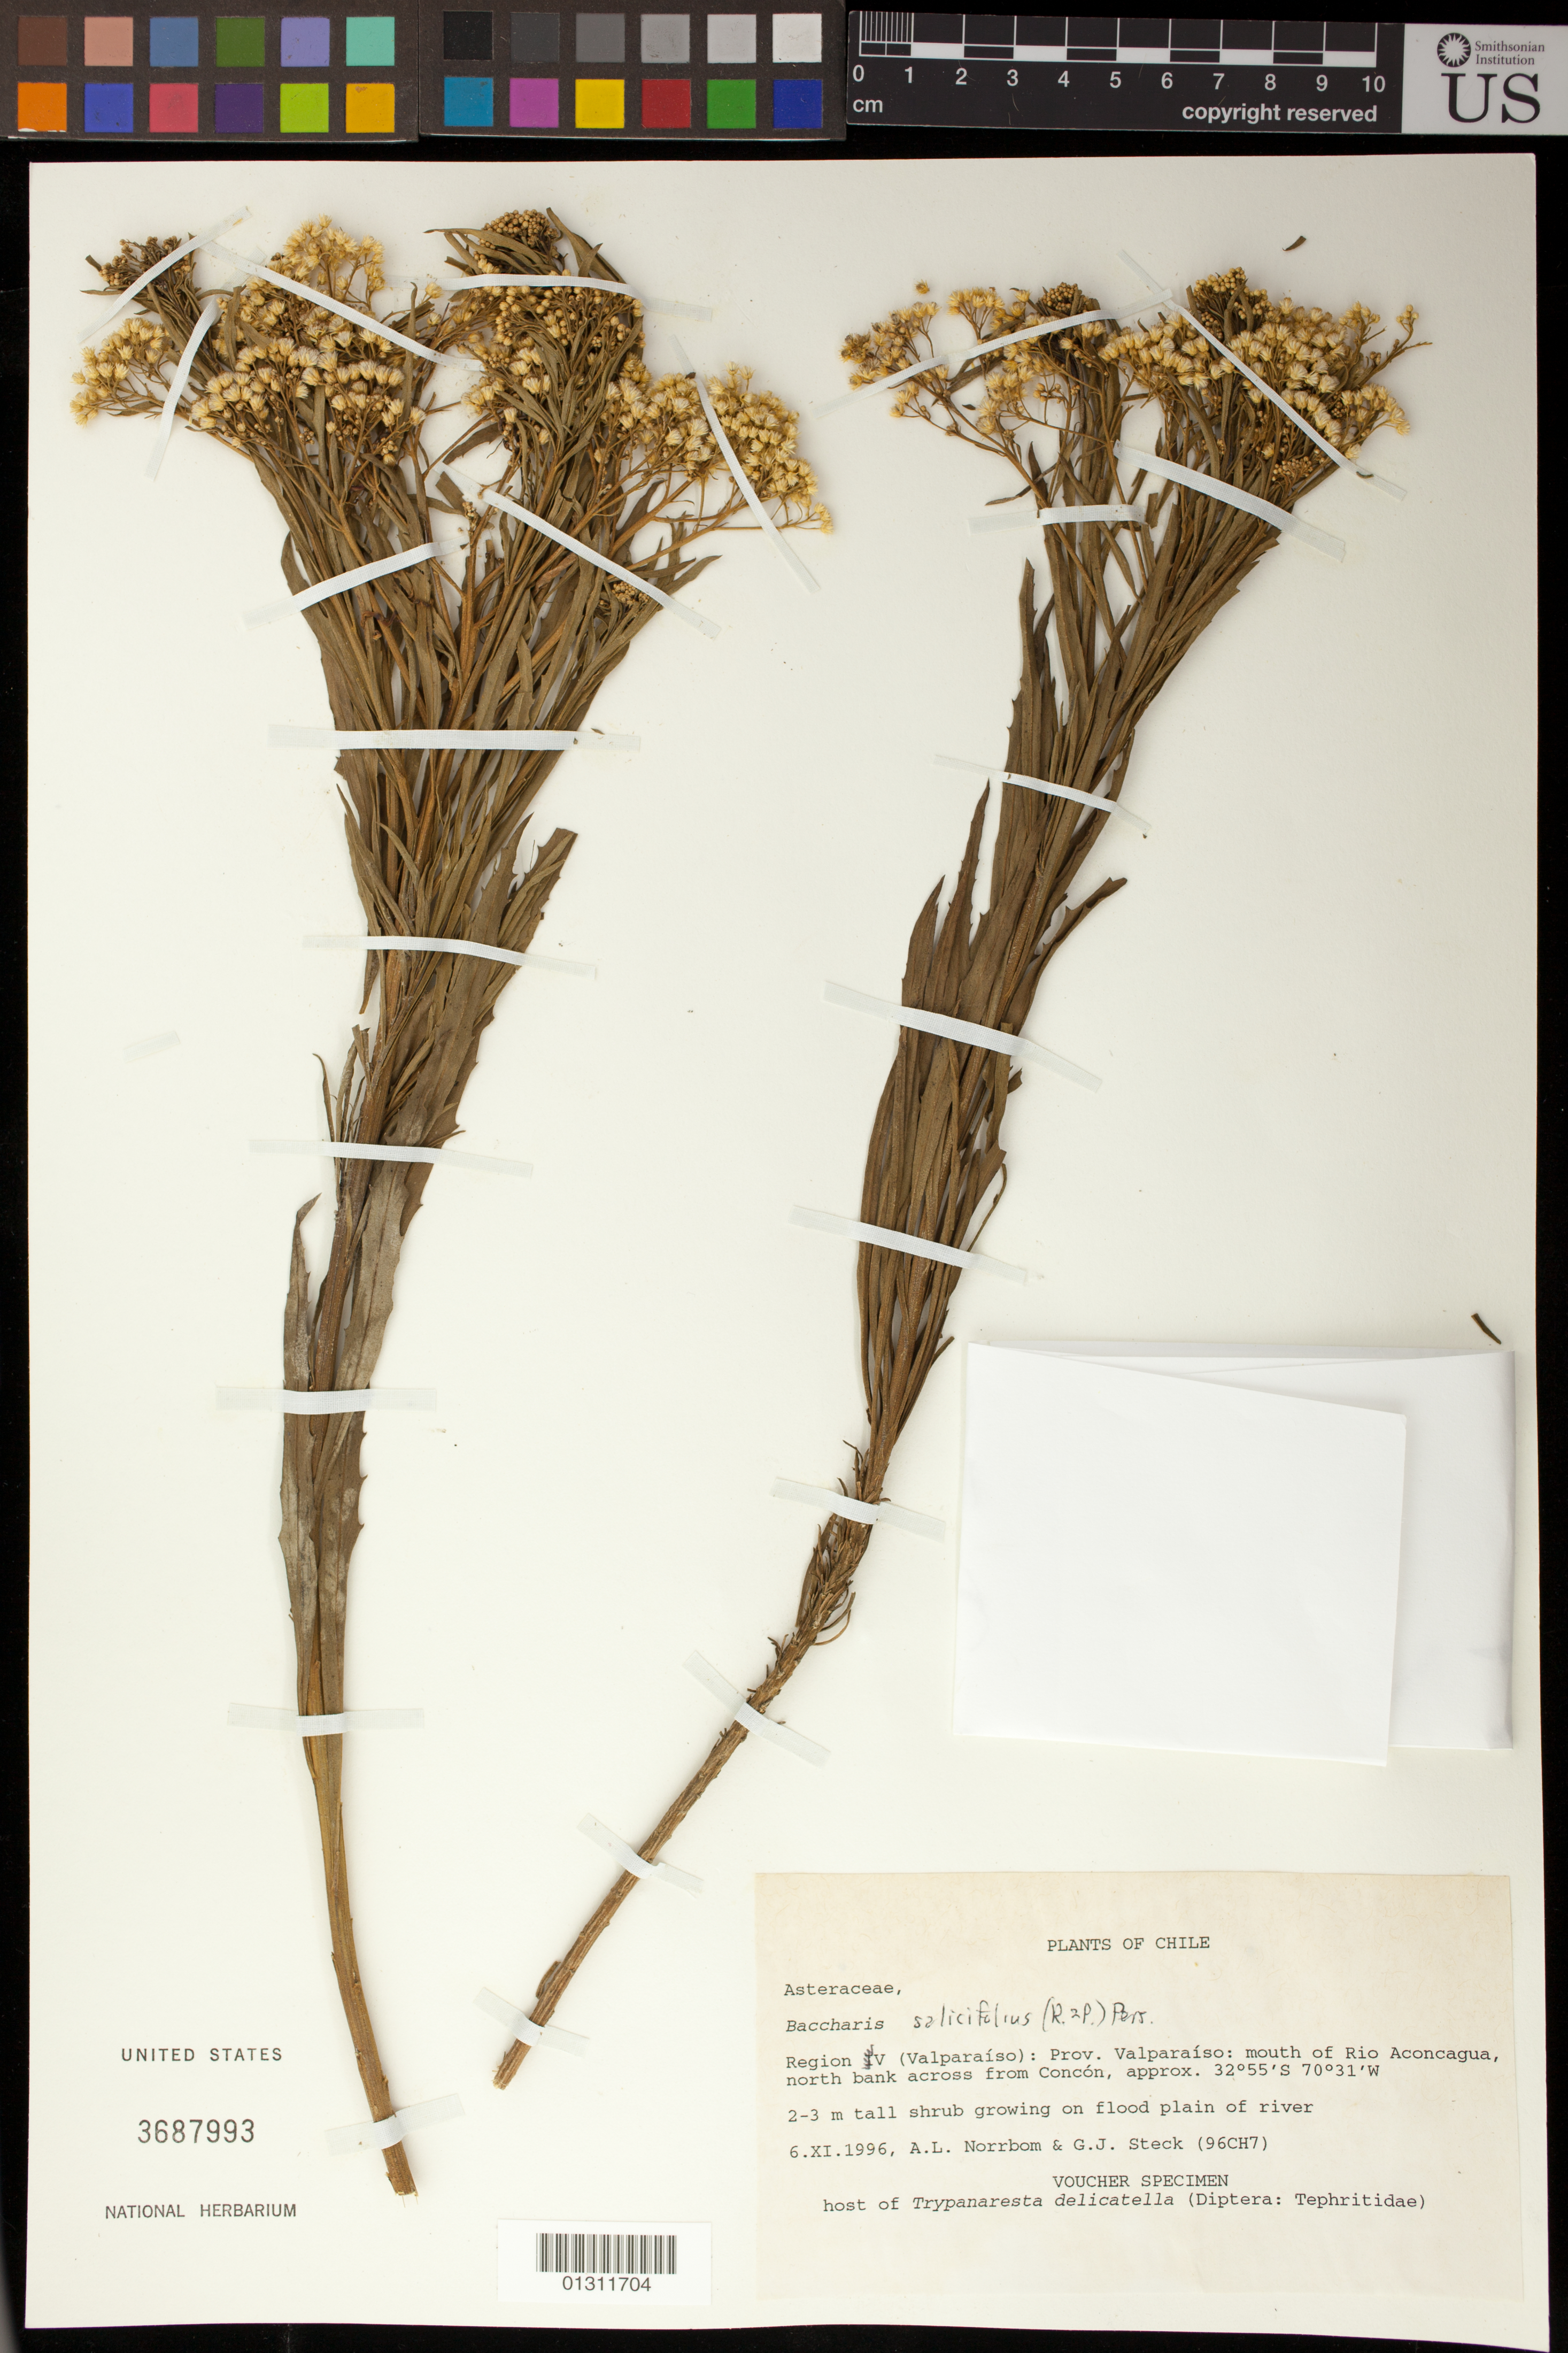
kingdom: Plantae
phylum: Tracheophyta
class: Magnoliopsida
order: Asterales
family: Asteraceae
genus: Baccharis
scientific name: Baccharis salicifolia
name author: (Ruiz & Pav.) Pers.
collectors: A. L. Norrbom & G. Steck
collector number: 96CH7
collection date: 1996-11-06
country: Chile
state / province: Valparaíso (V)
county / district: Valparaíso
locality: mouth of Rio Aconcagua, north bank across from Concon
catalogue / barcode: US 3687993